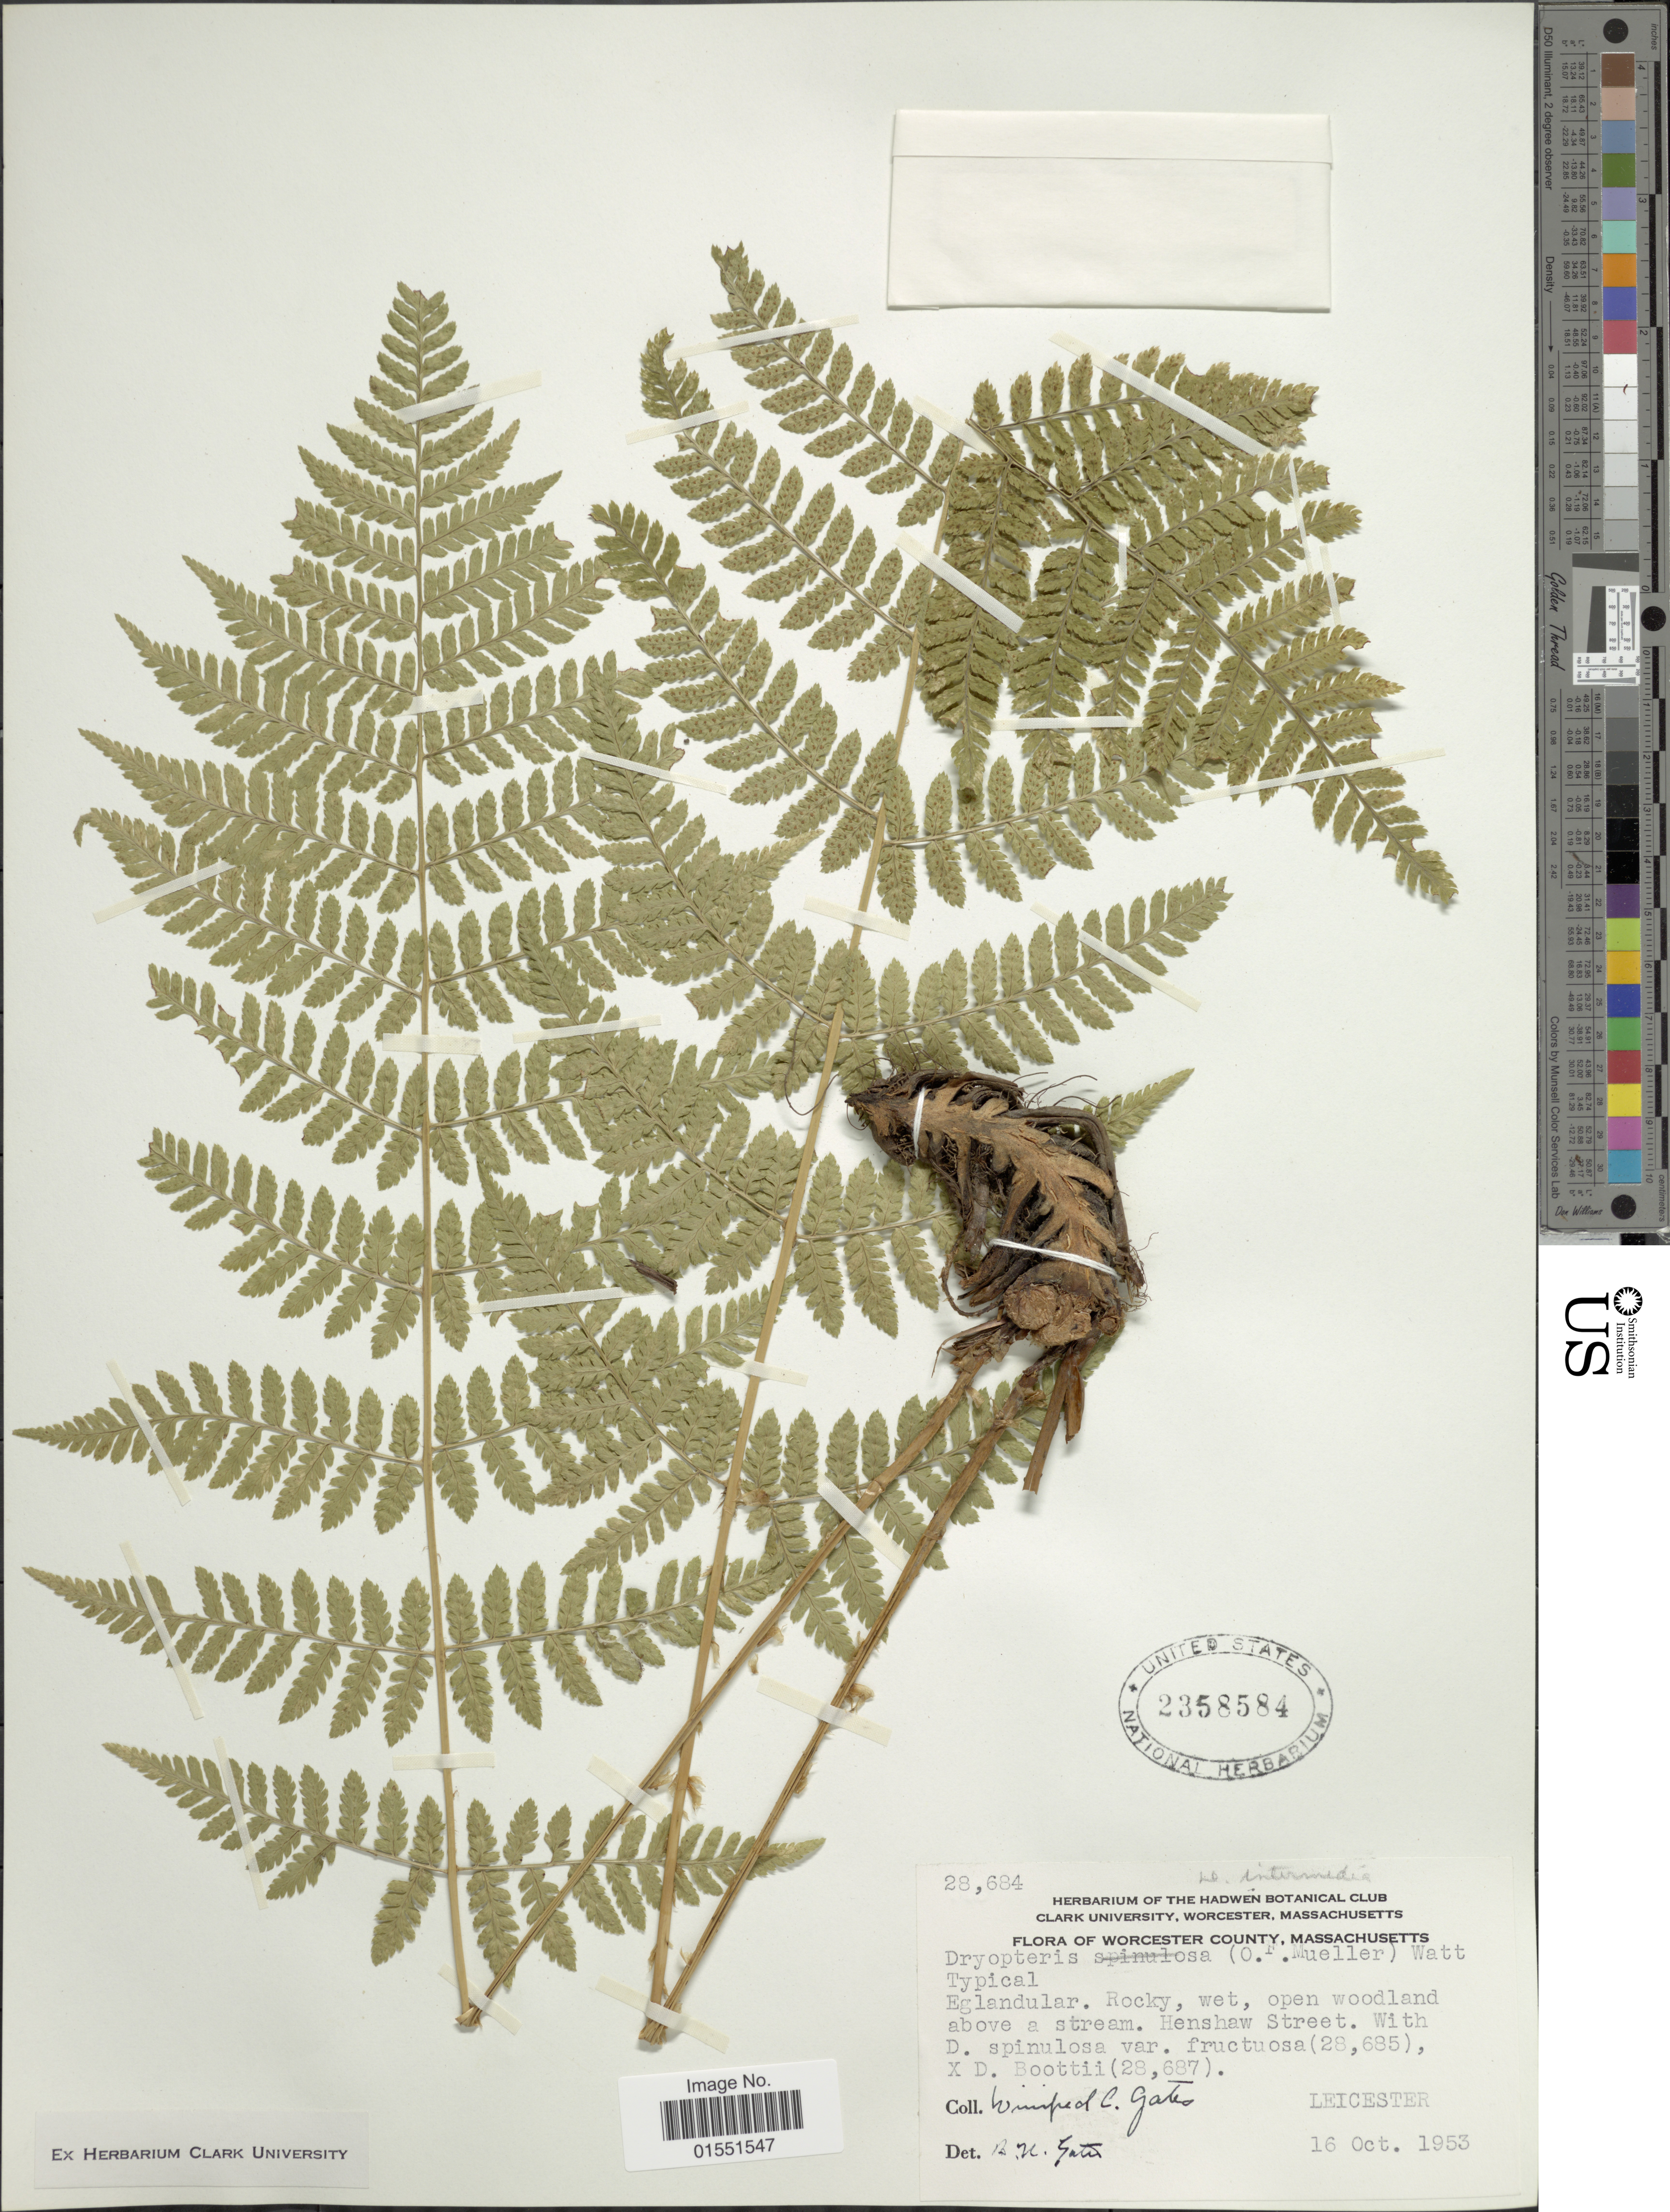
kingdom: Plantae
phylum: Tracheophyta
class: Polypodiopsida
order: Polypodiales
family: Dryopteridaceae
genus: Dryopteris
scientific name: Dryopteris intermedia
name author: (Muhl.) A. Gray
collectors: W. Gates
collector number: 28684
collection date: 1953-10-16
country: United States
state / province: Massachusetts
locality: Worcester County, Leicester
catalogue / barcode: US 2358584